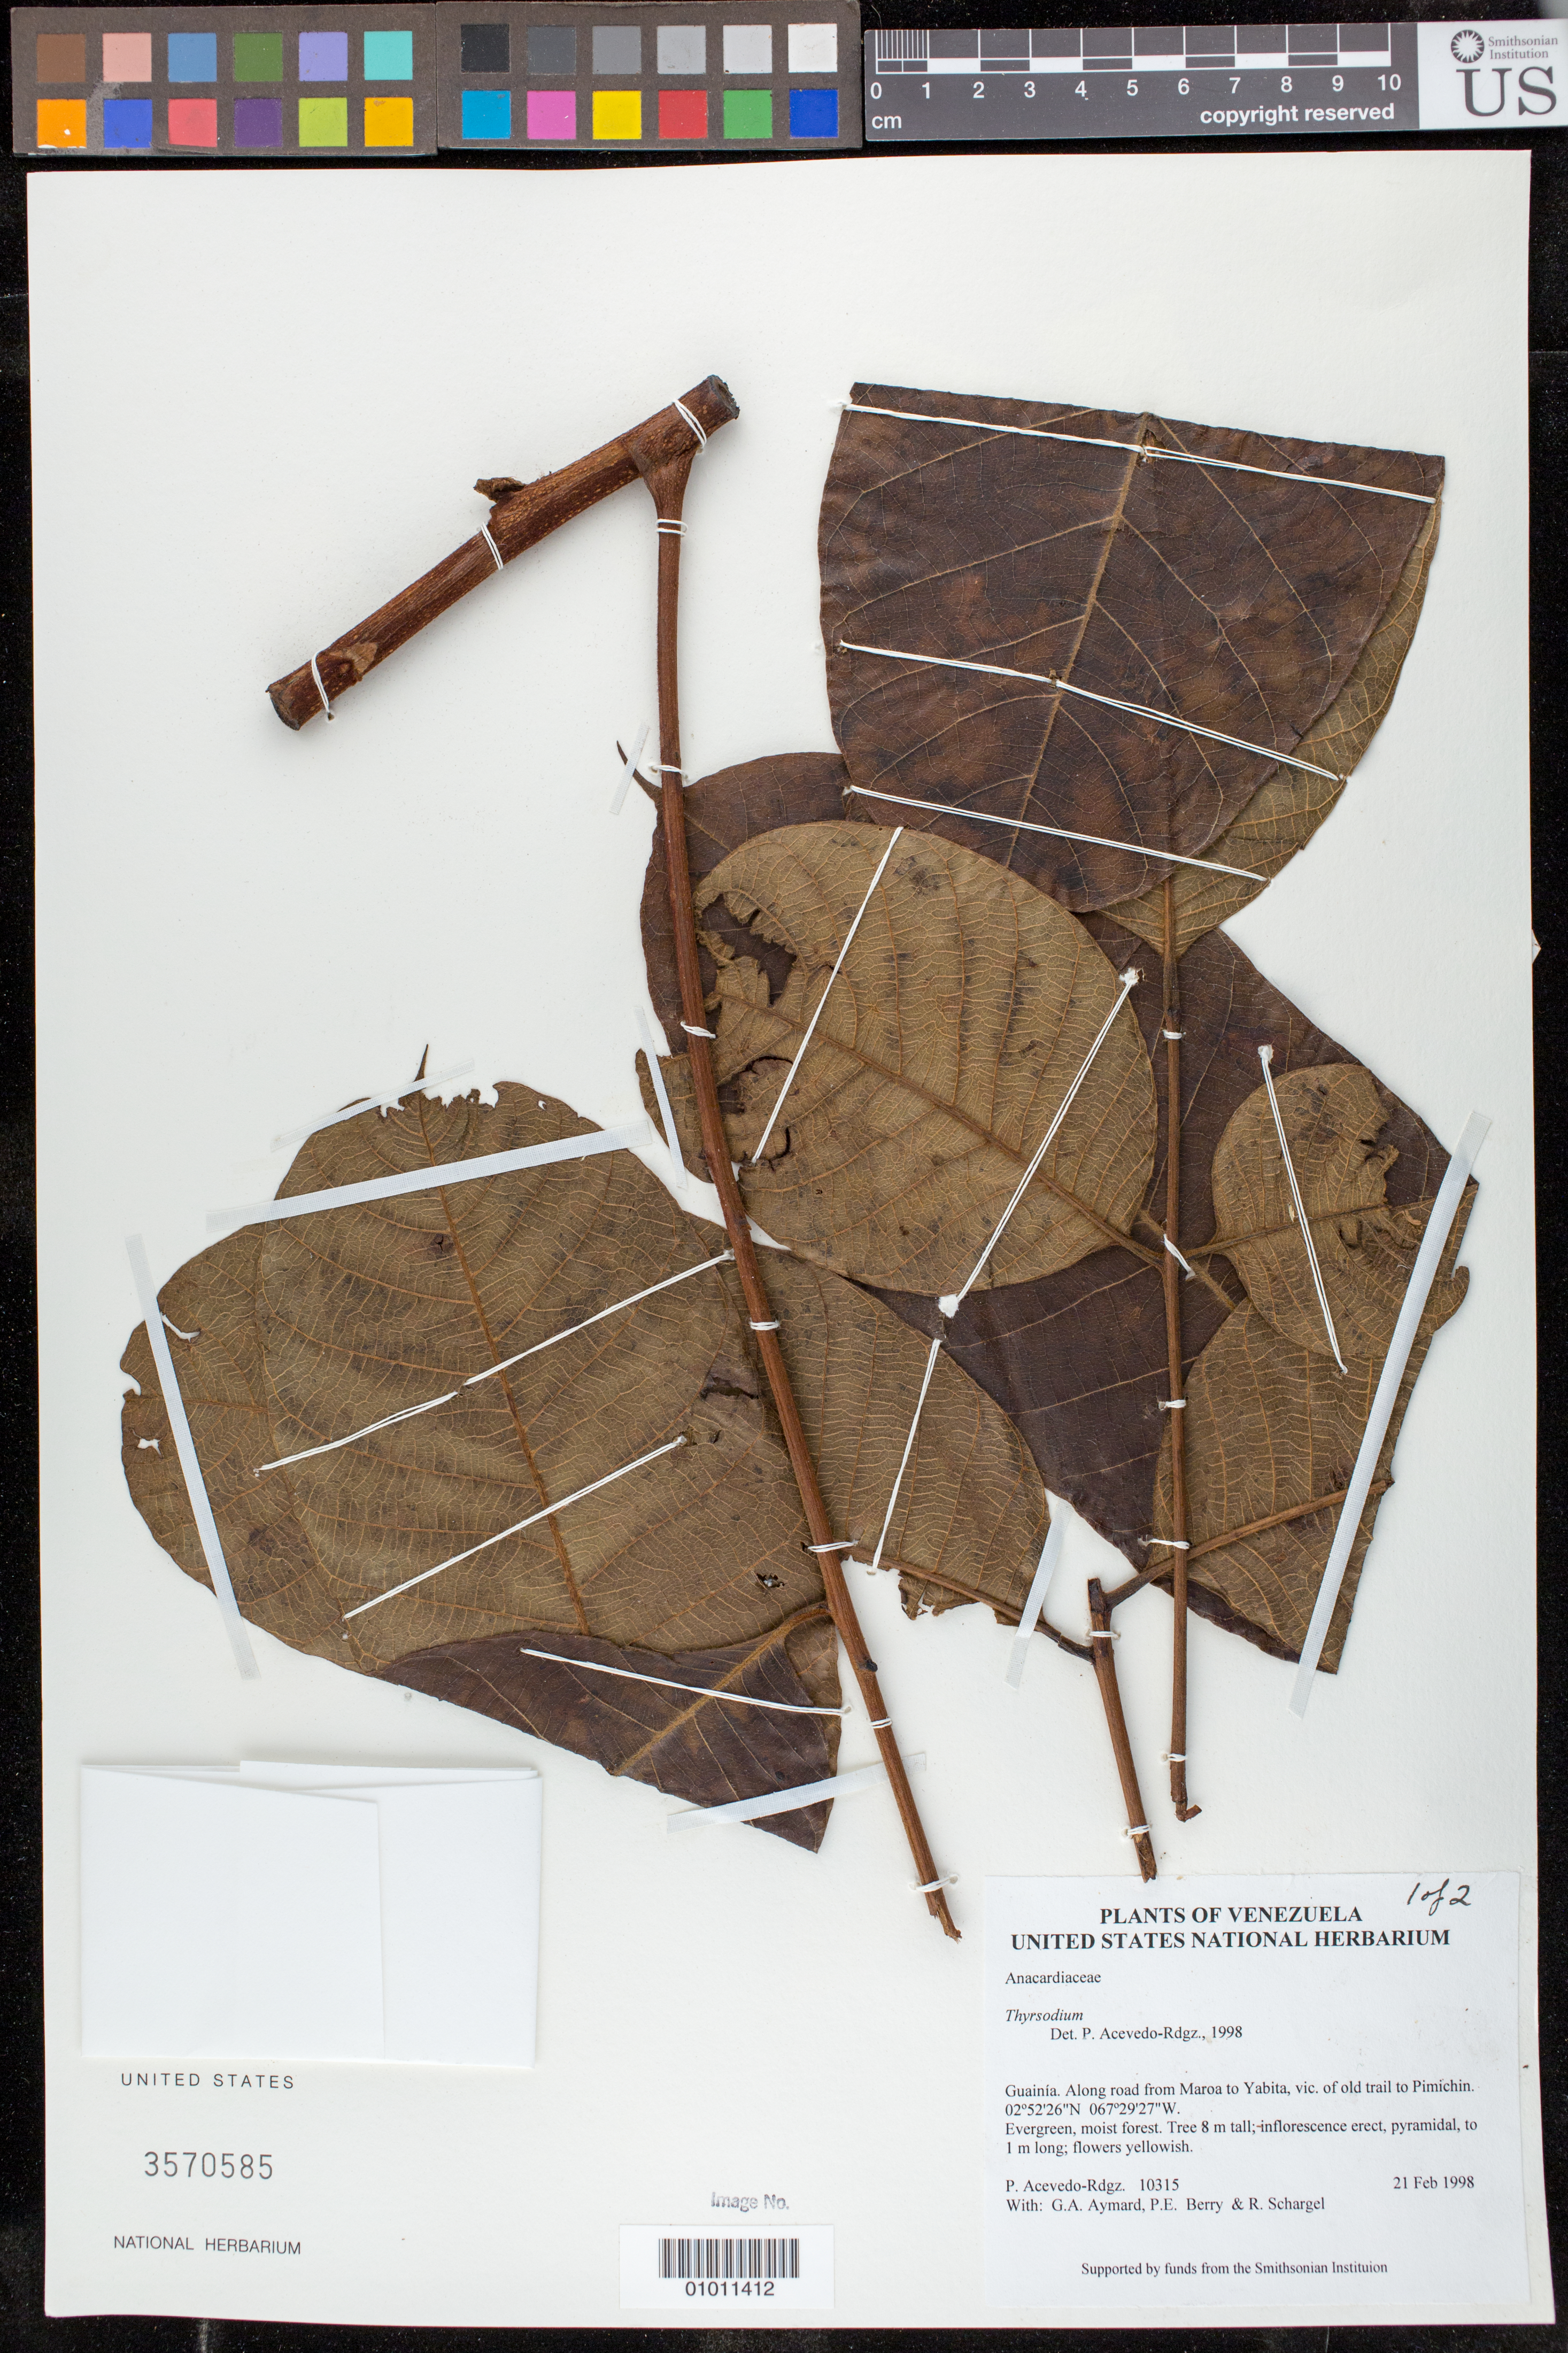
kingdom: Plantae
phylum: Tracheophyta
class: Magnoliopsida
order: Sapindales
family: Anacardiaceae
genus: Thyrsodium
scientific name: Thyrsodium sp.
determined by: Acevedo-Rodríguez, P., (BOT), Smithsonian Institution - National Museum of Natural History (UNITED STATES)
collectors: P. Acevedo-Rodr., G. A. Aymard, P. E. Berry & R. Schargel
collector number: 10315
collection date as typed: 21 Feb 1998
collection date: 1998-02-21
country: Venezuela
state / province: Amazonas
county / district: Maroa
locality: Along road from Maroa to Yabita, vic. of old trail to Pimichin.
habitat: Evergreen, moist forest.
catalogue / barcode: US 3570585